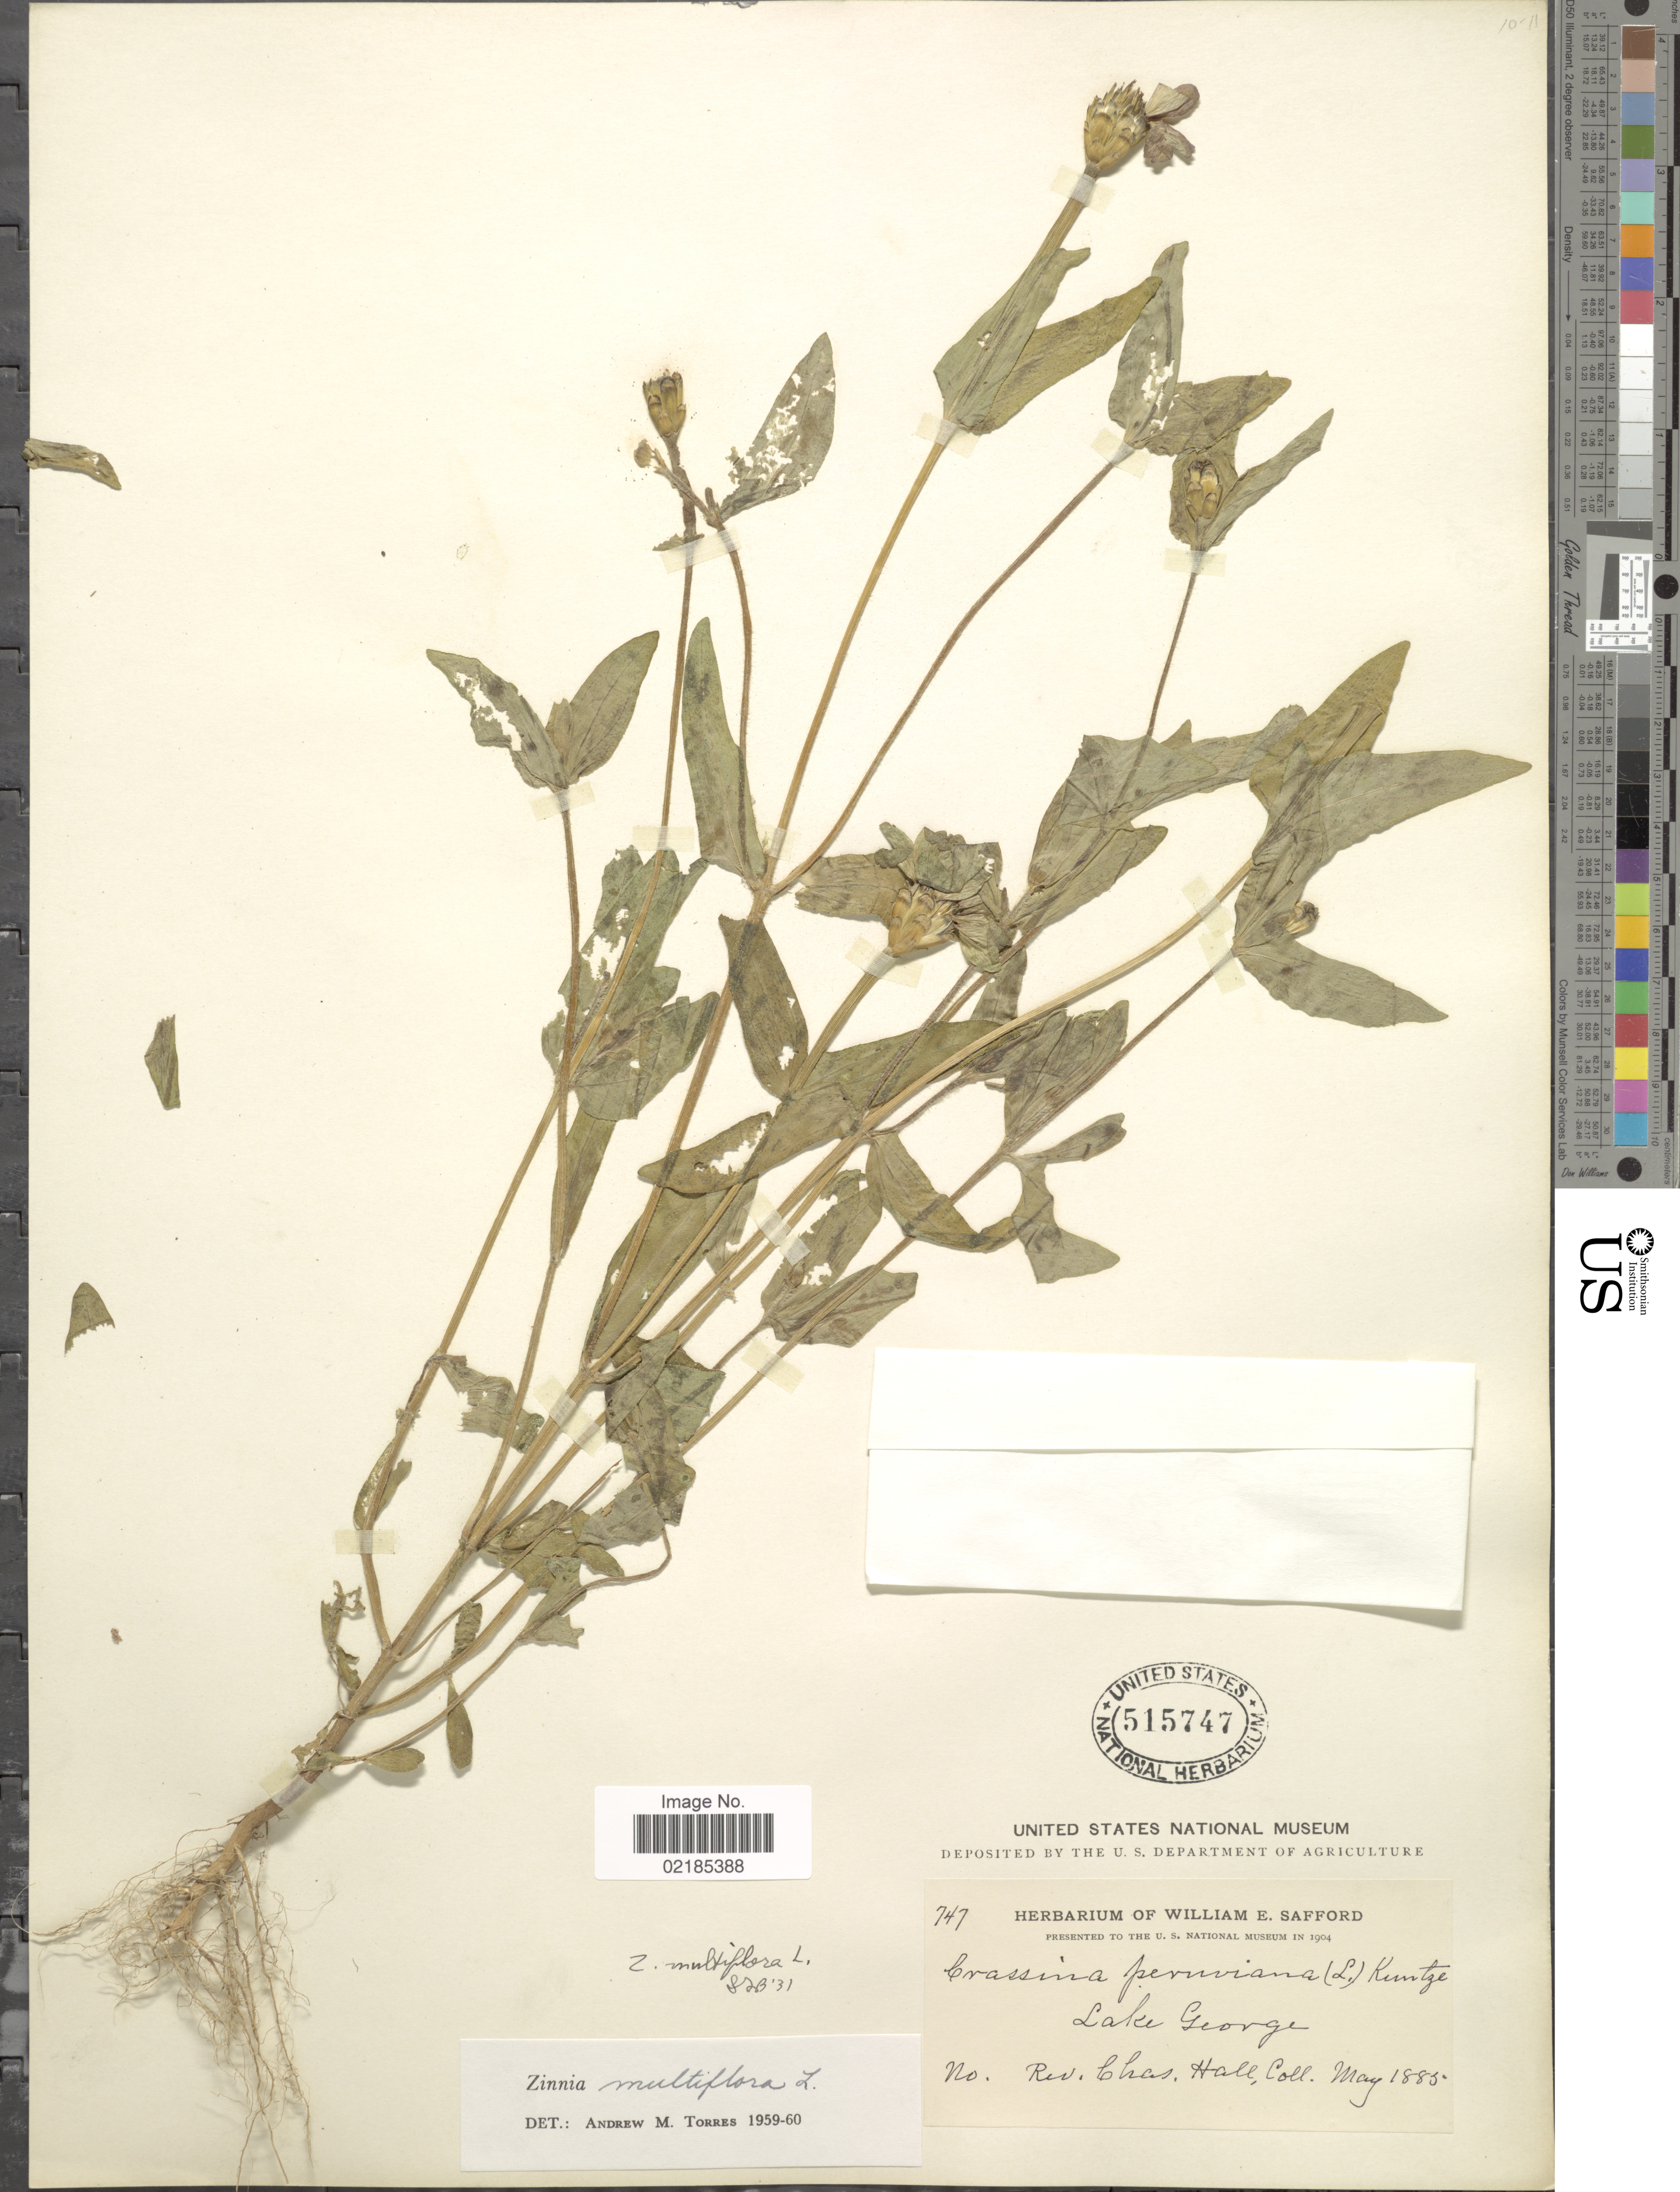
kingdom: Plantae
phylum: Tracheophyta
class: Magnoliopsida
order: Asterales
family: Asteraceae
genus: Zinnia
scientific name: Zinnia multiflora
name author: L.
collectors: C. Hall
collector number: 747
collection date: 1885-05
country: United States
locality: Lake George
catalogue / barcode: US 515747